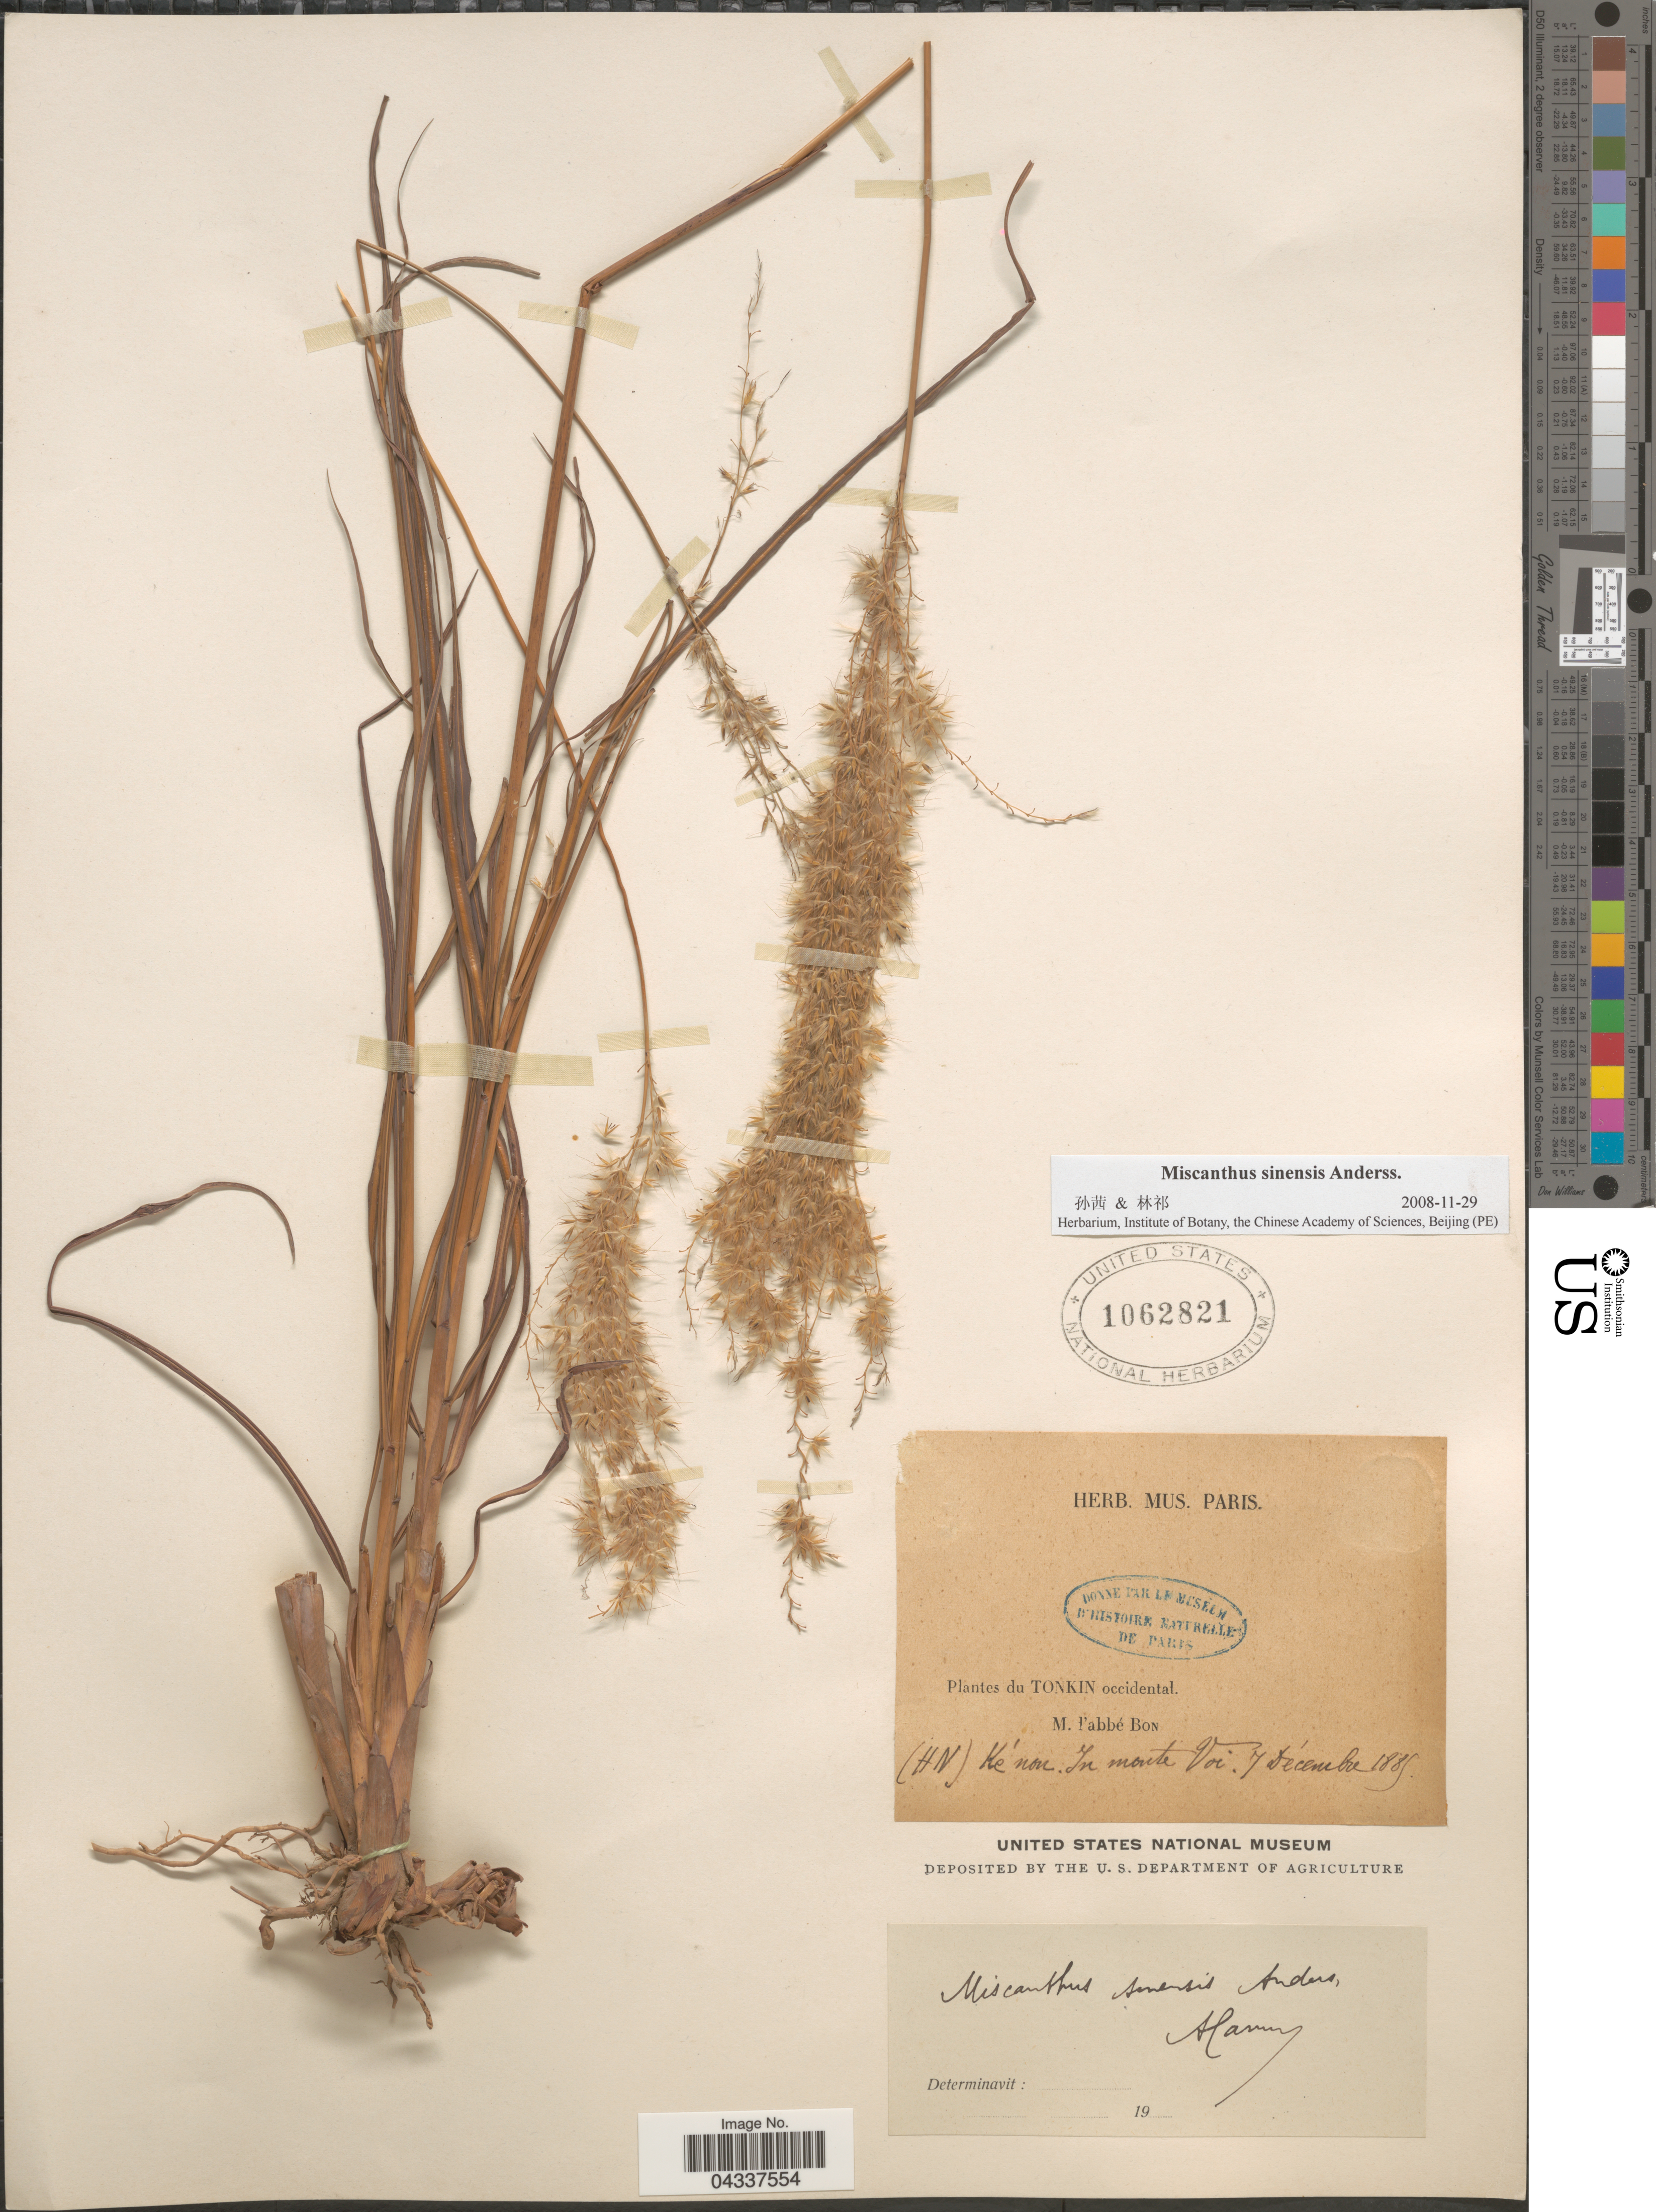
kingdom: Plantae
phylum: Tracheophyta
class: Liliopsida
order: Poales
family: Poaceae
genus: Miscanthus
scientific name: Miscanthus sinensis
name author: Andersson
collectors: H. F. Bon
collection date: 1885-12-07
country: Vietnam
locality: Tonkin occidental. (HN) Ke'nou. In monte Voi.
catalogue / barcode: US 1062821